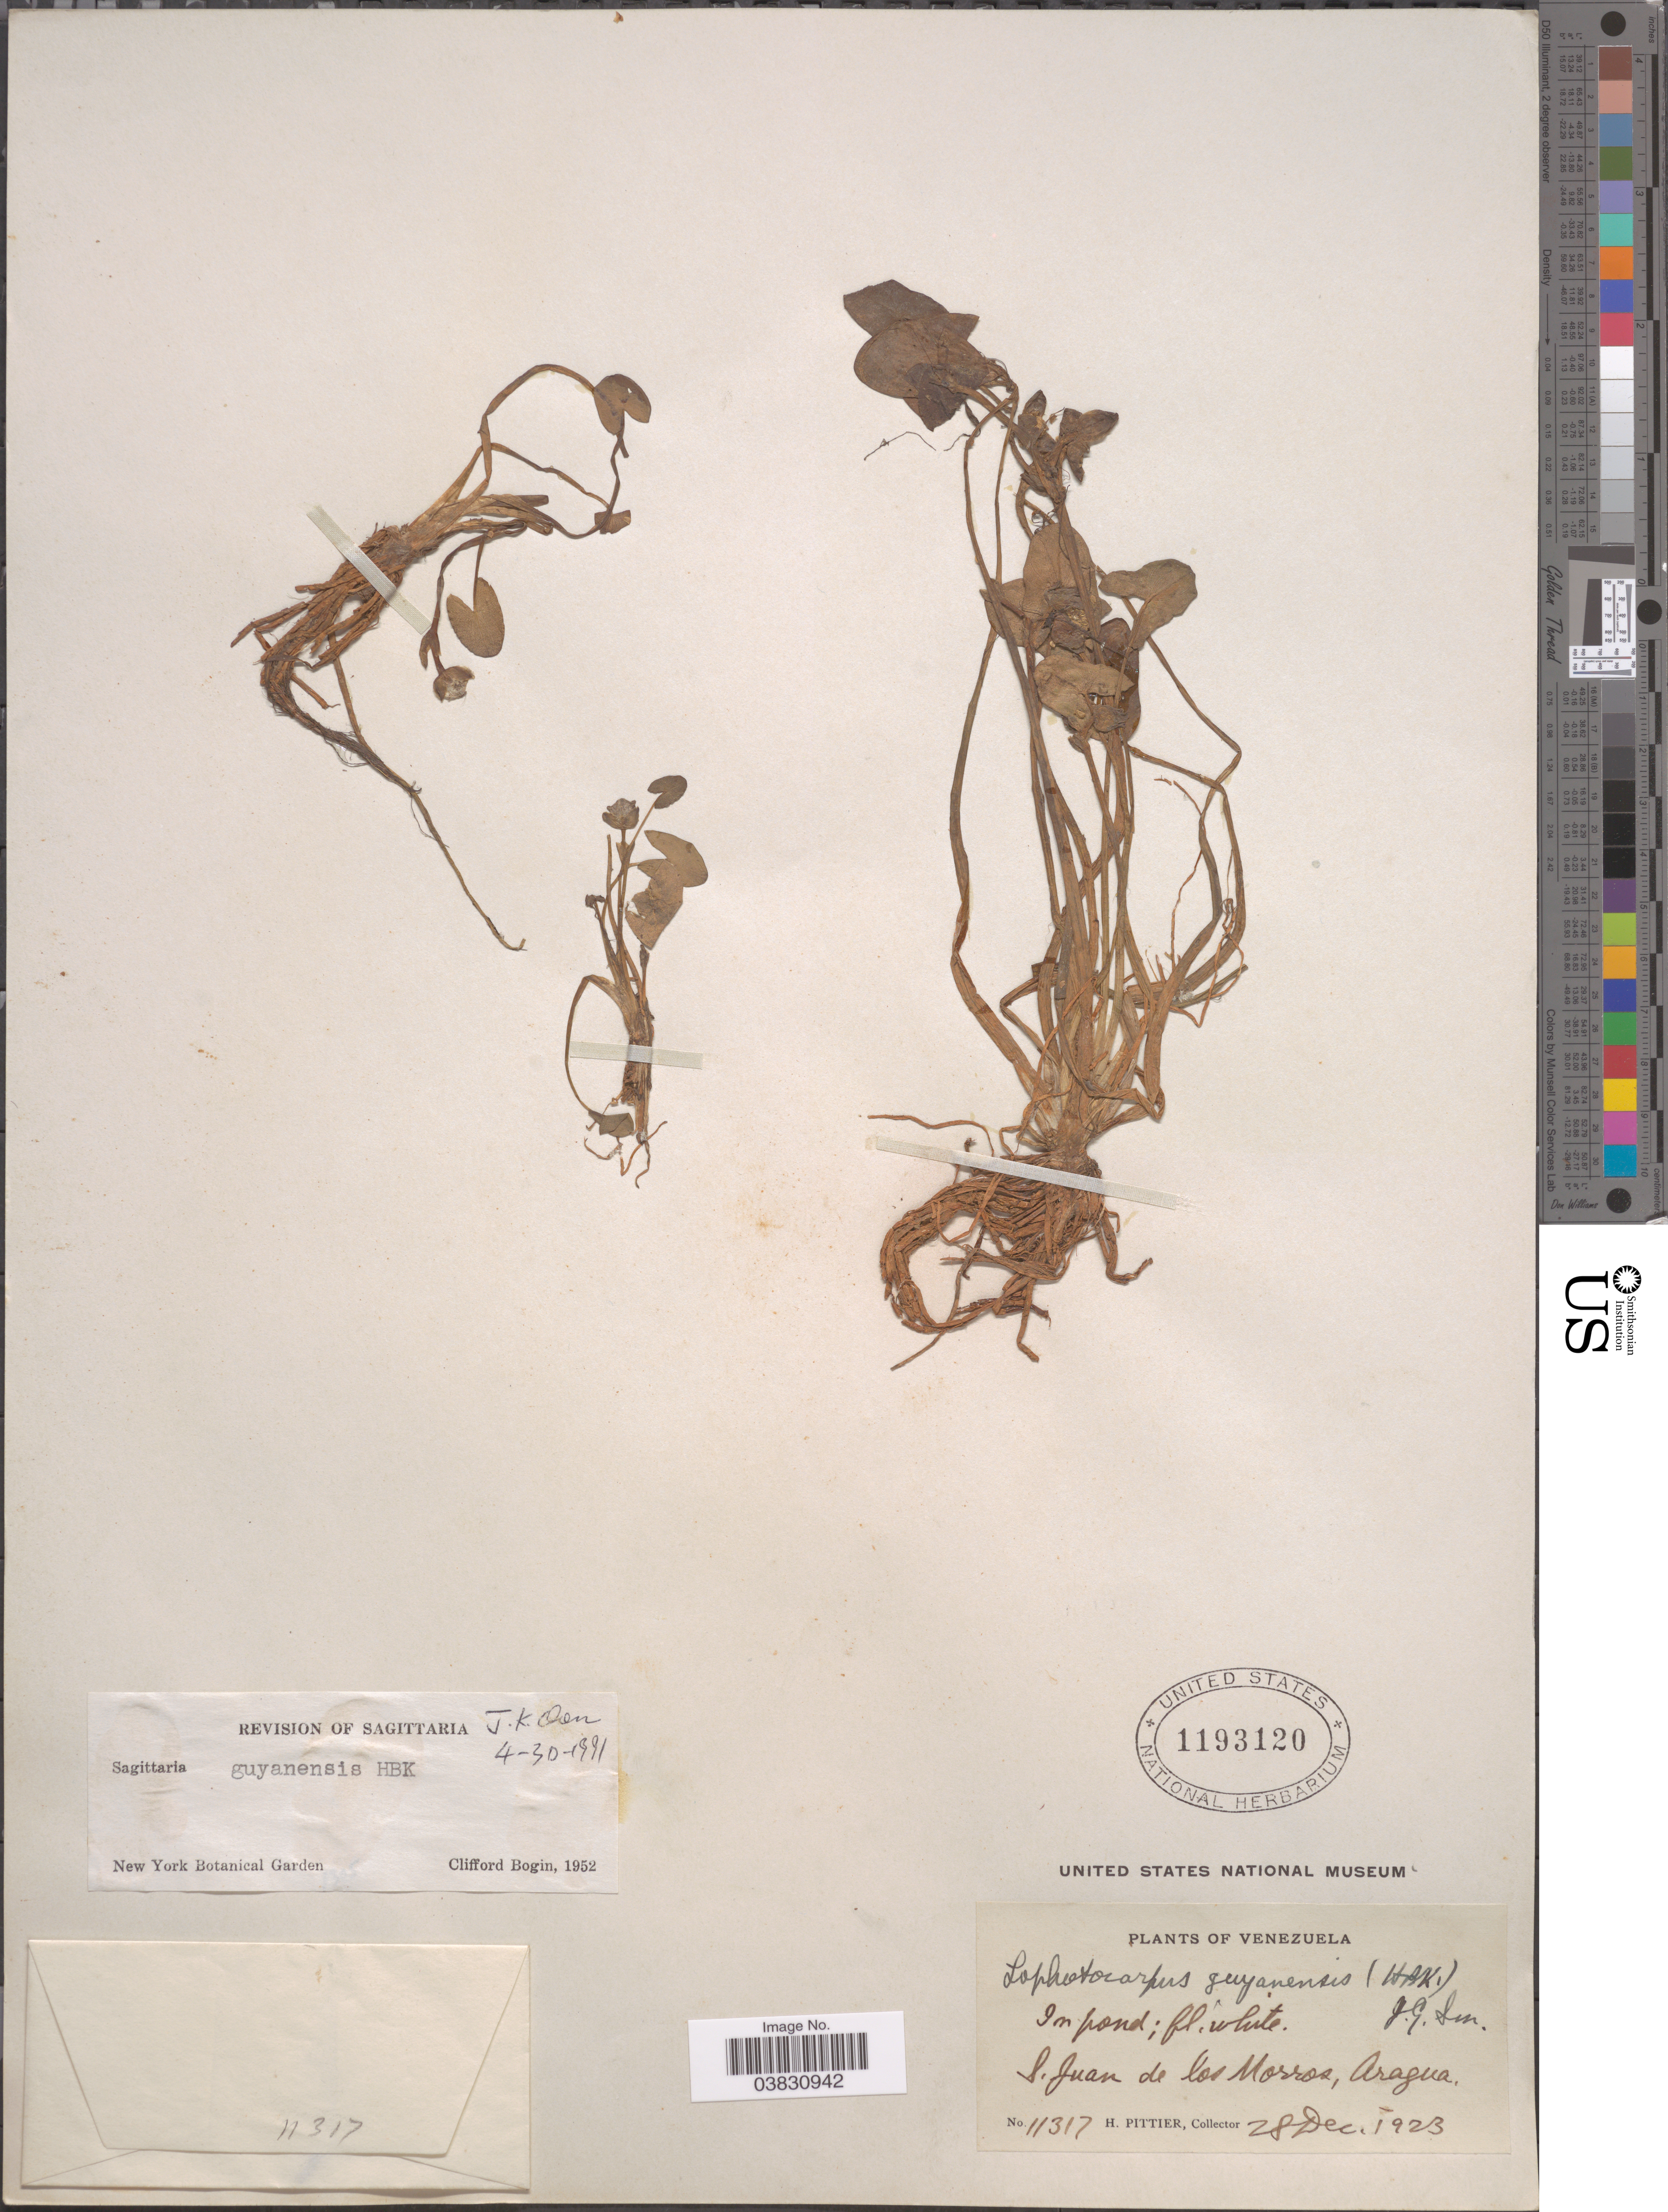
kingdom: Plantae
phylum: Tracheophyta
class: Liliopsida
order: Alismatales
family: Alismataceae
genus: Sagittaria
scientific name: Sagittaria guayanensis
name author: Kunth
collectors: H. F. Pittier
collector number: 11317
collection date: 1923-12-28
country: Venezuela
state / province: Aragua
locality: S. Juan de los Morros.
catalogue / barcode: US 1193120